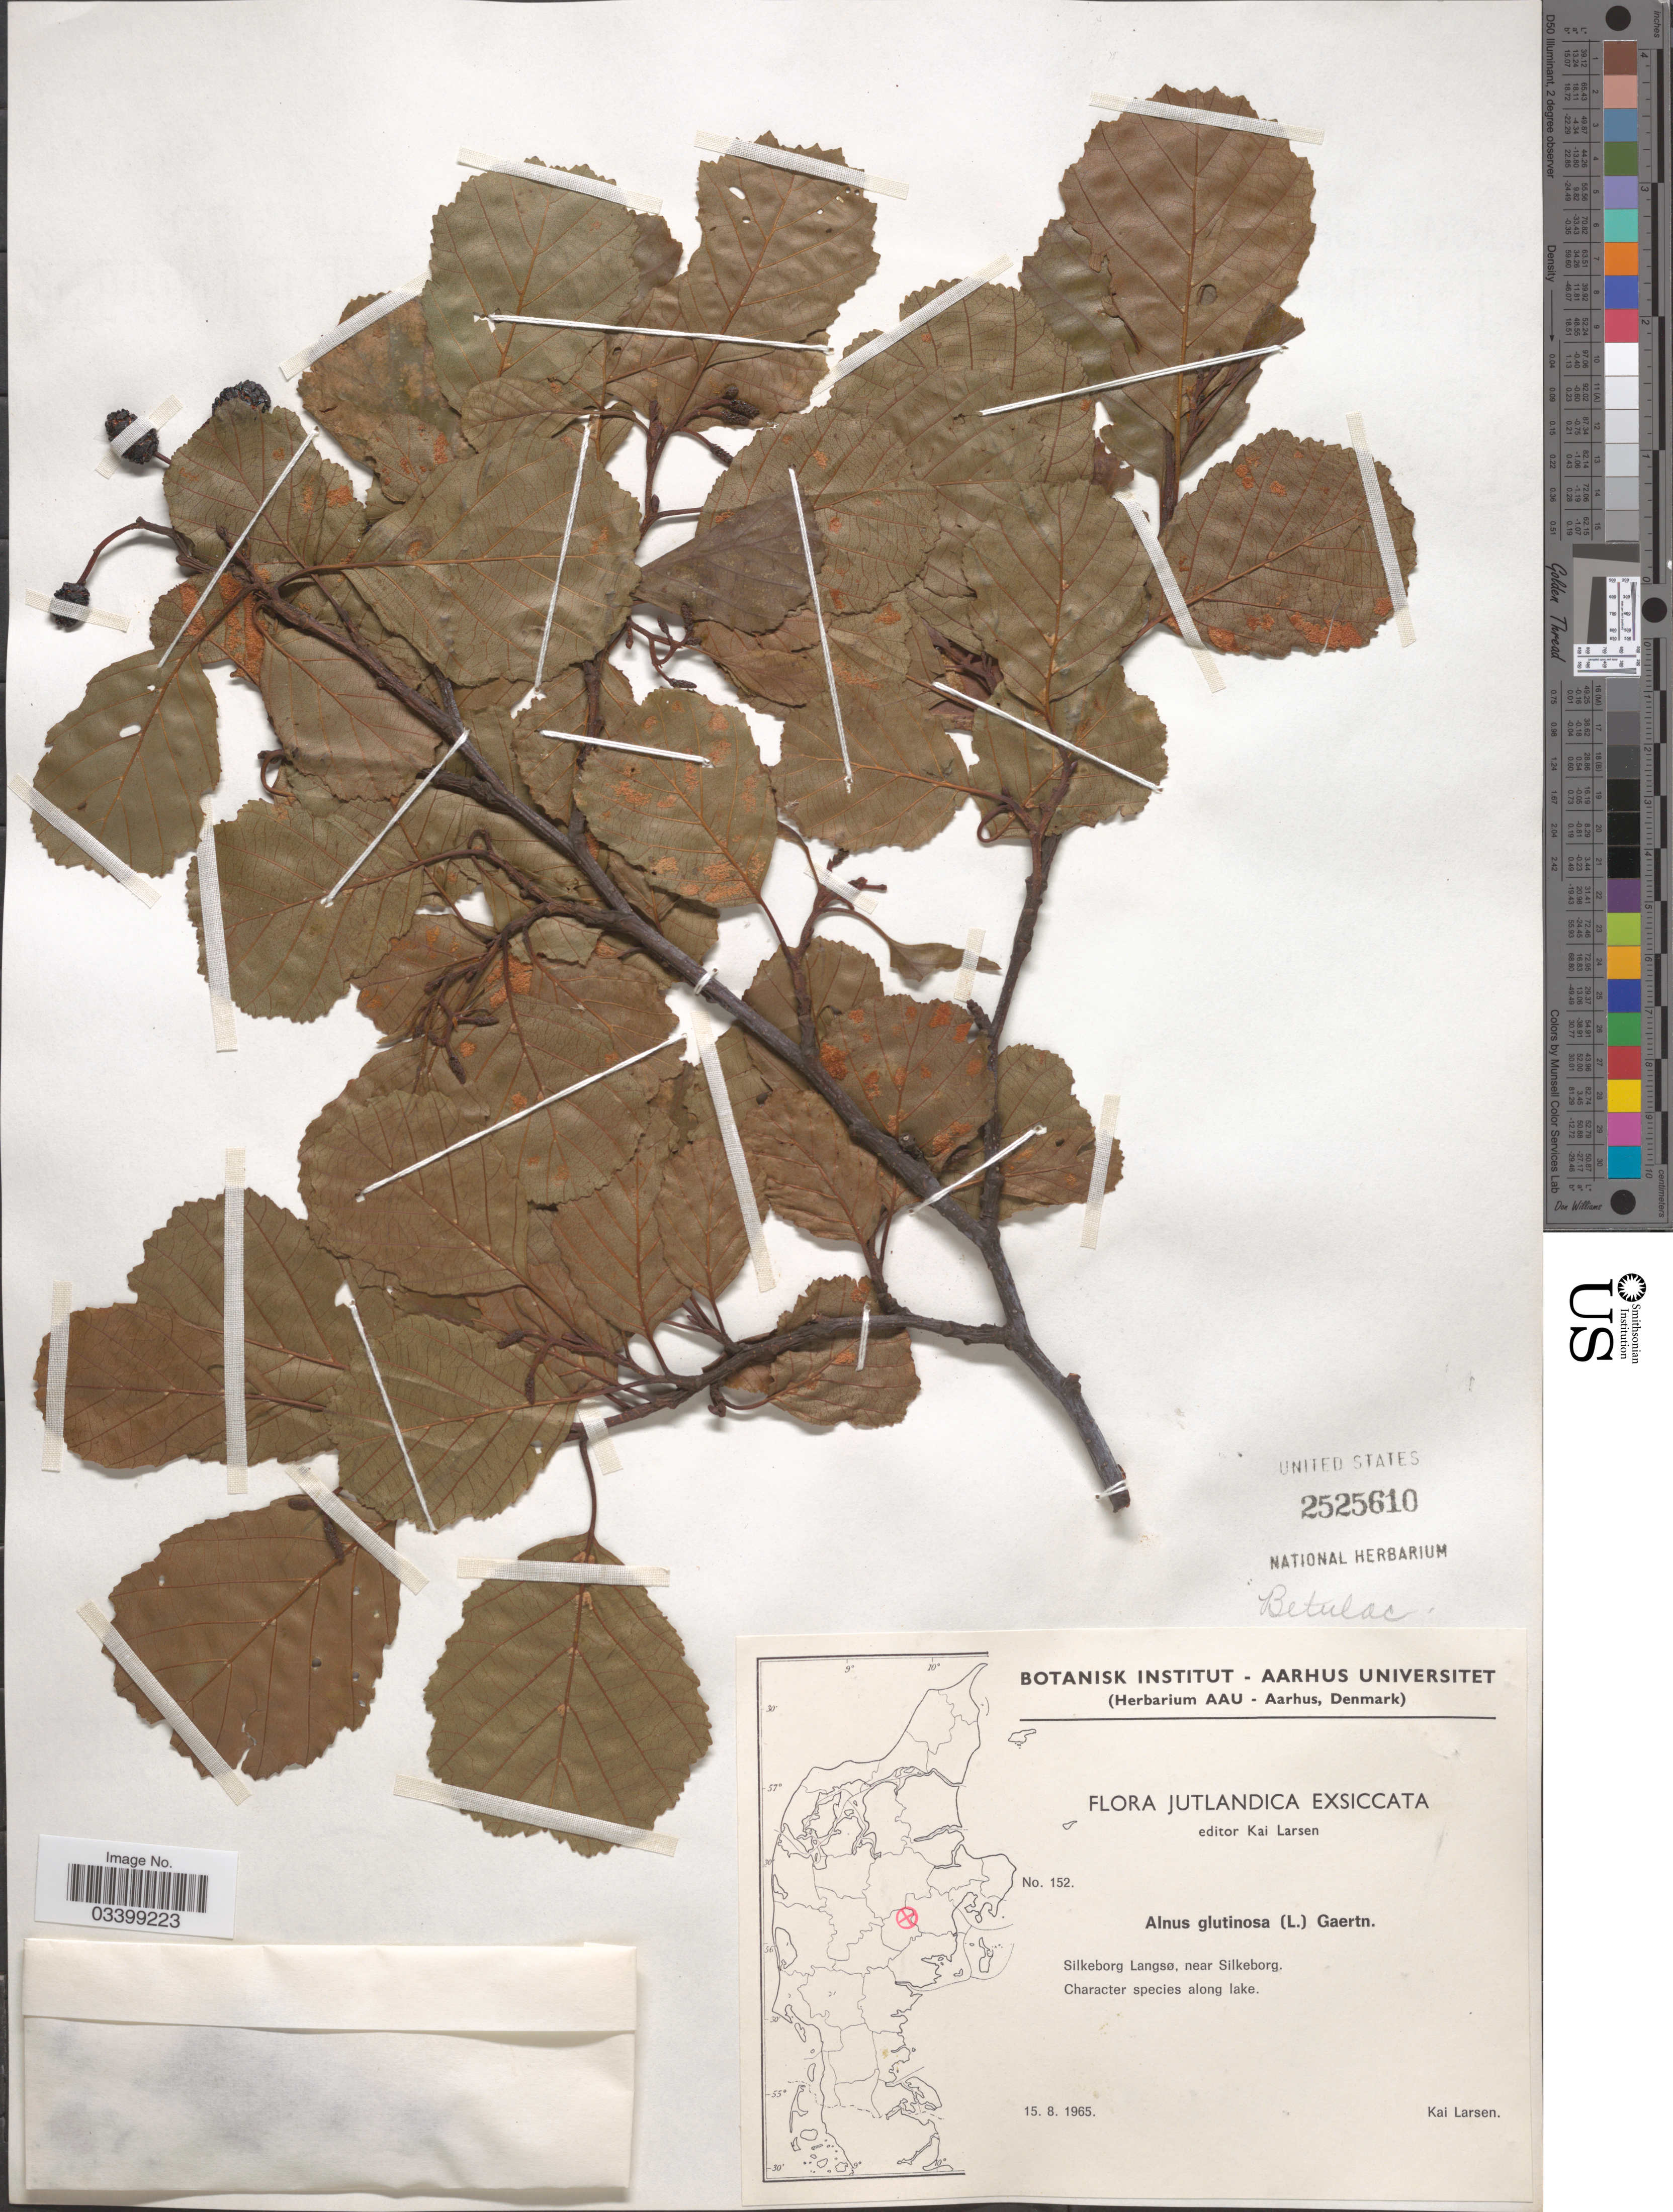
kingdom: Plantae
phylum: Tracheophyta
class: Magnoliopsida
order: Fagales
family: Betulaceae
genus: Alnus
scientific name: Alnus glutinosa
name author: (L.) Gaertn.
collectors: K. Larsen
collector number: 152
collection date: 1965-08-15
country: Denmark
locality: Jutlandica. Silkeborg Langsø, near Silkeborg.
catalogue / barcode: US 2525610